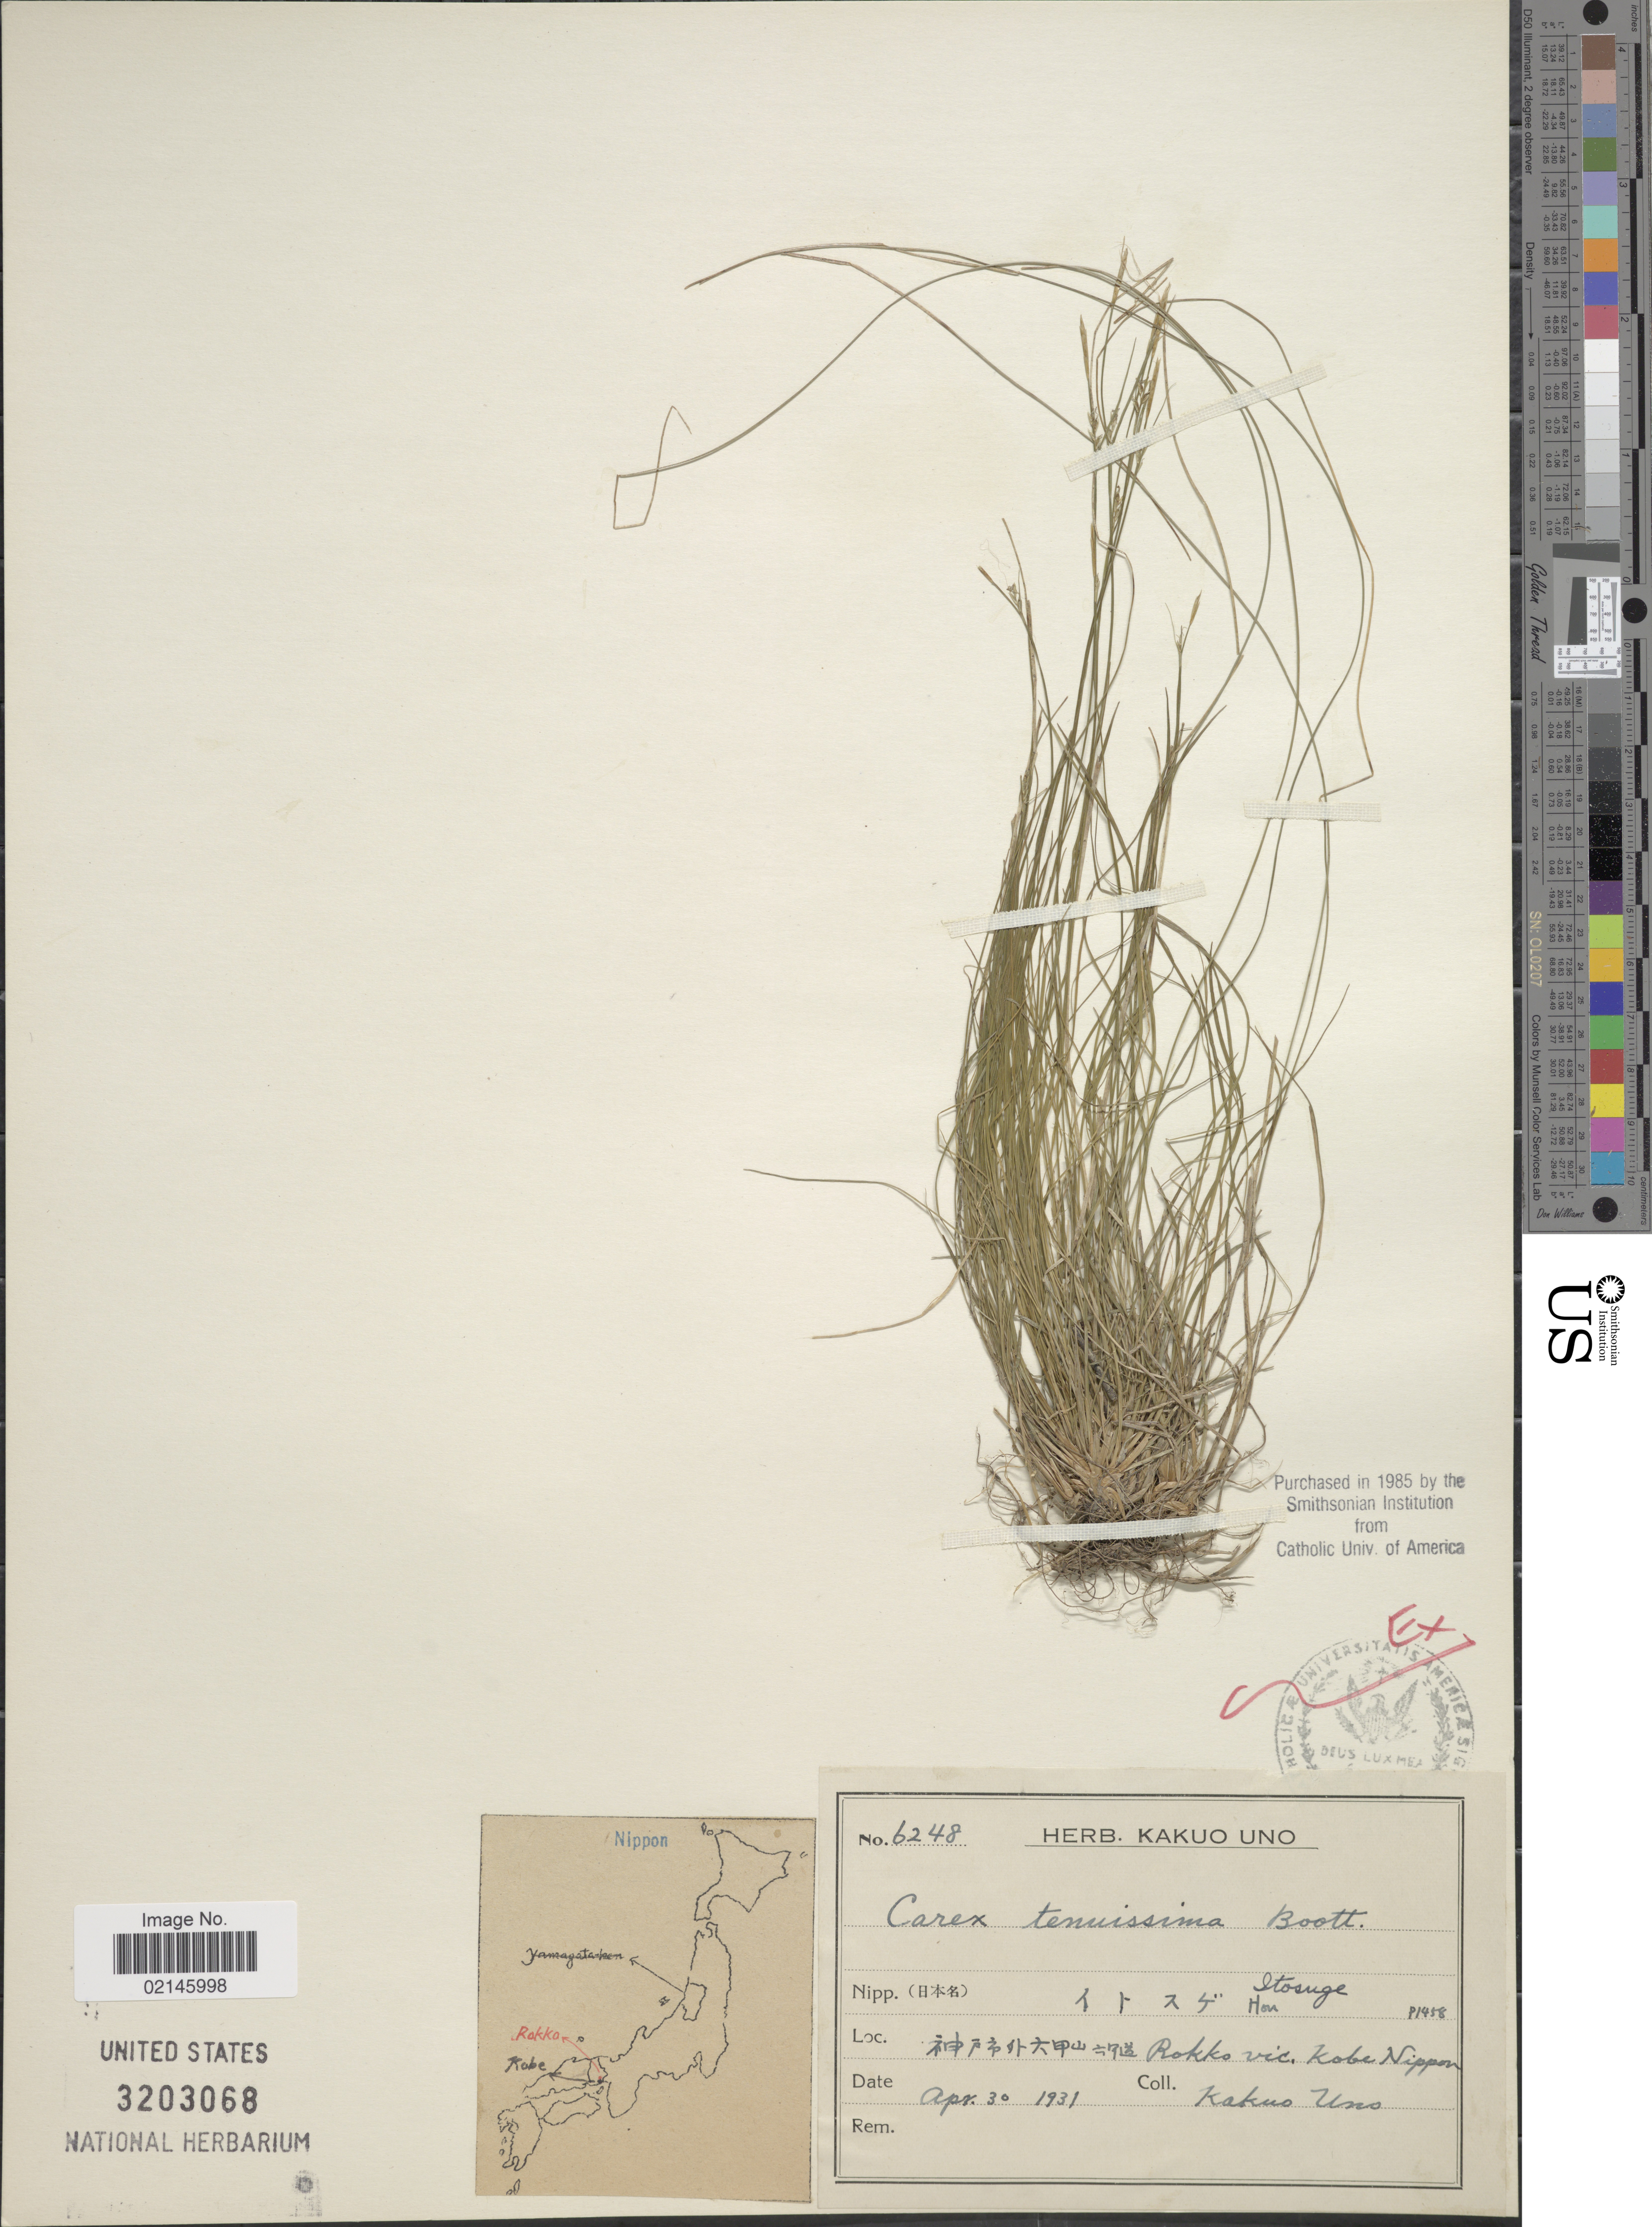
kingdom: Plantae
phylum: Tracheophyta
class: Liliopsida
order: Poales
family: Cyperaceae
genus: Carex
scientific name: Carex tenuissima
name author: Boott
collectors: K. Uno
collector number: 6248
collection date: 1931-04-30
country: Japan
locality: Rokko vic. Kobe, Nippon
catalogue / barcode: US 3203068